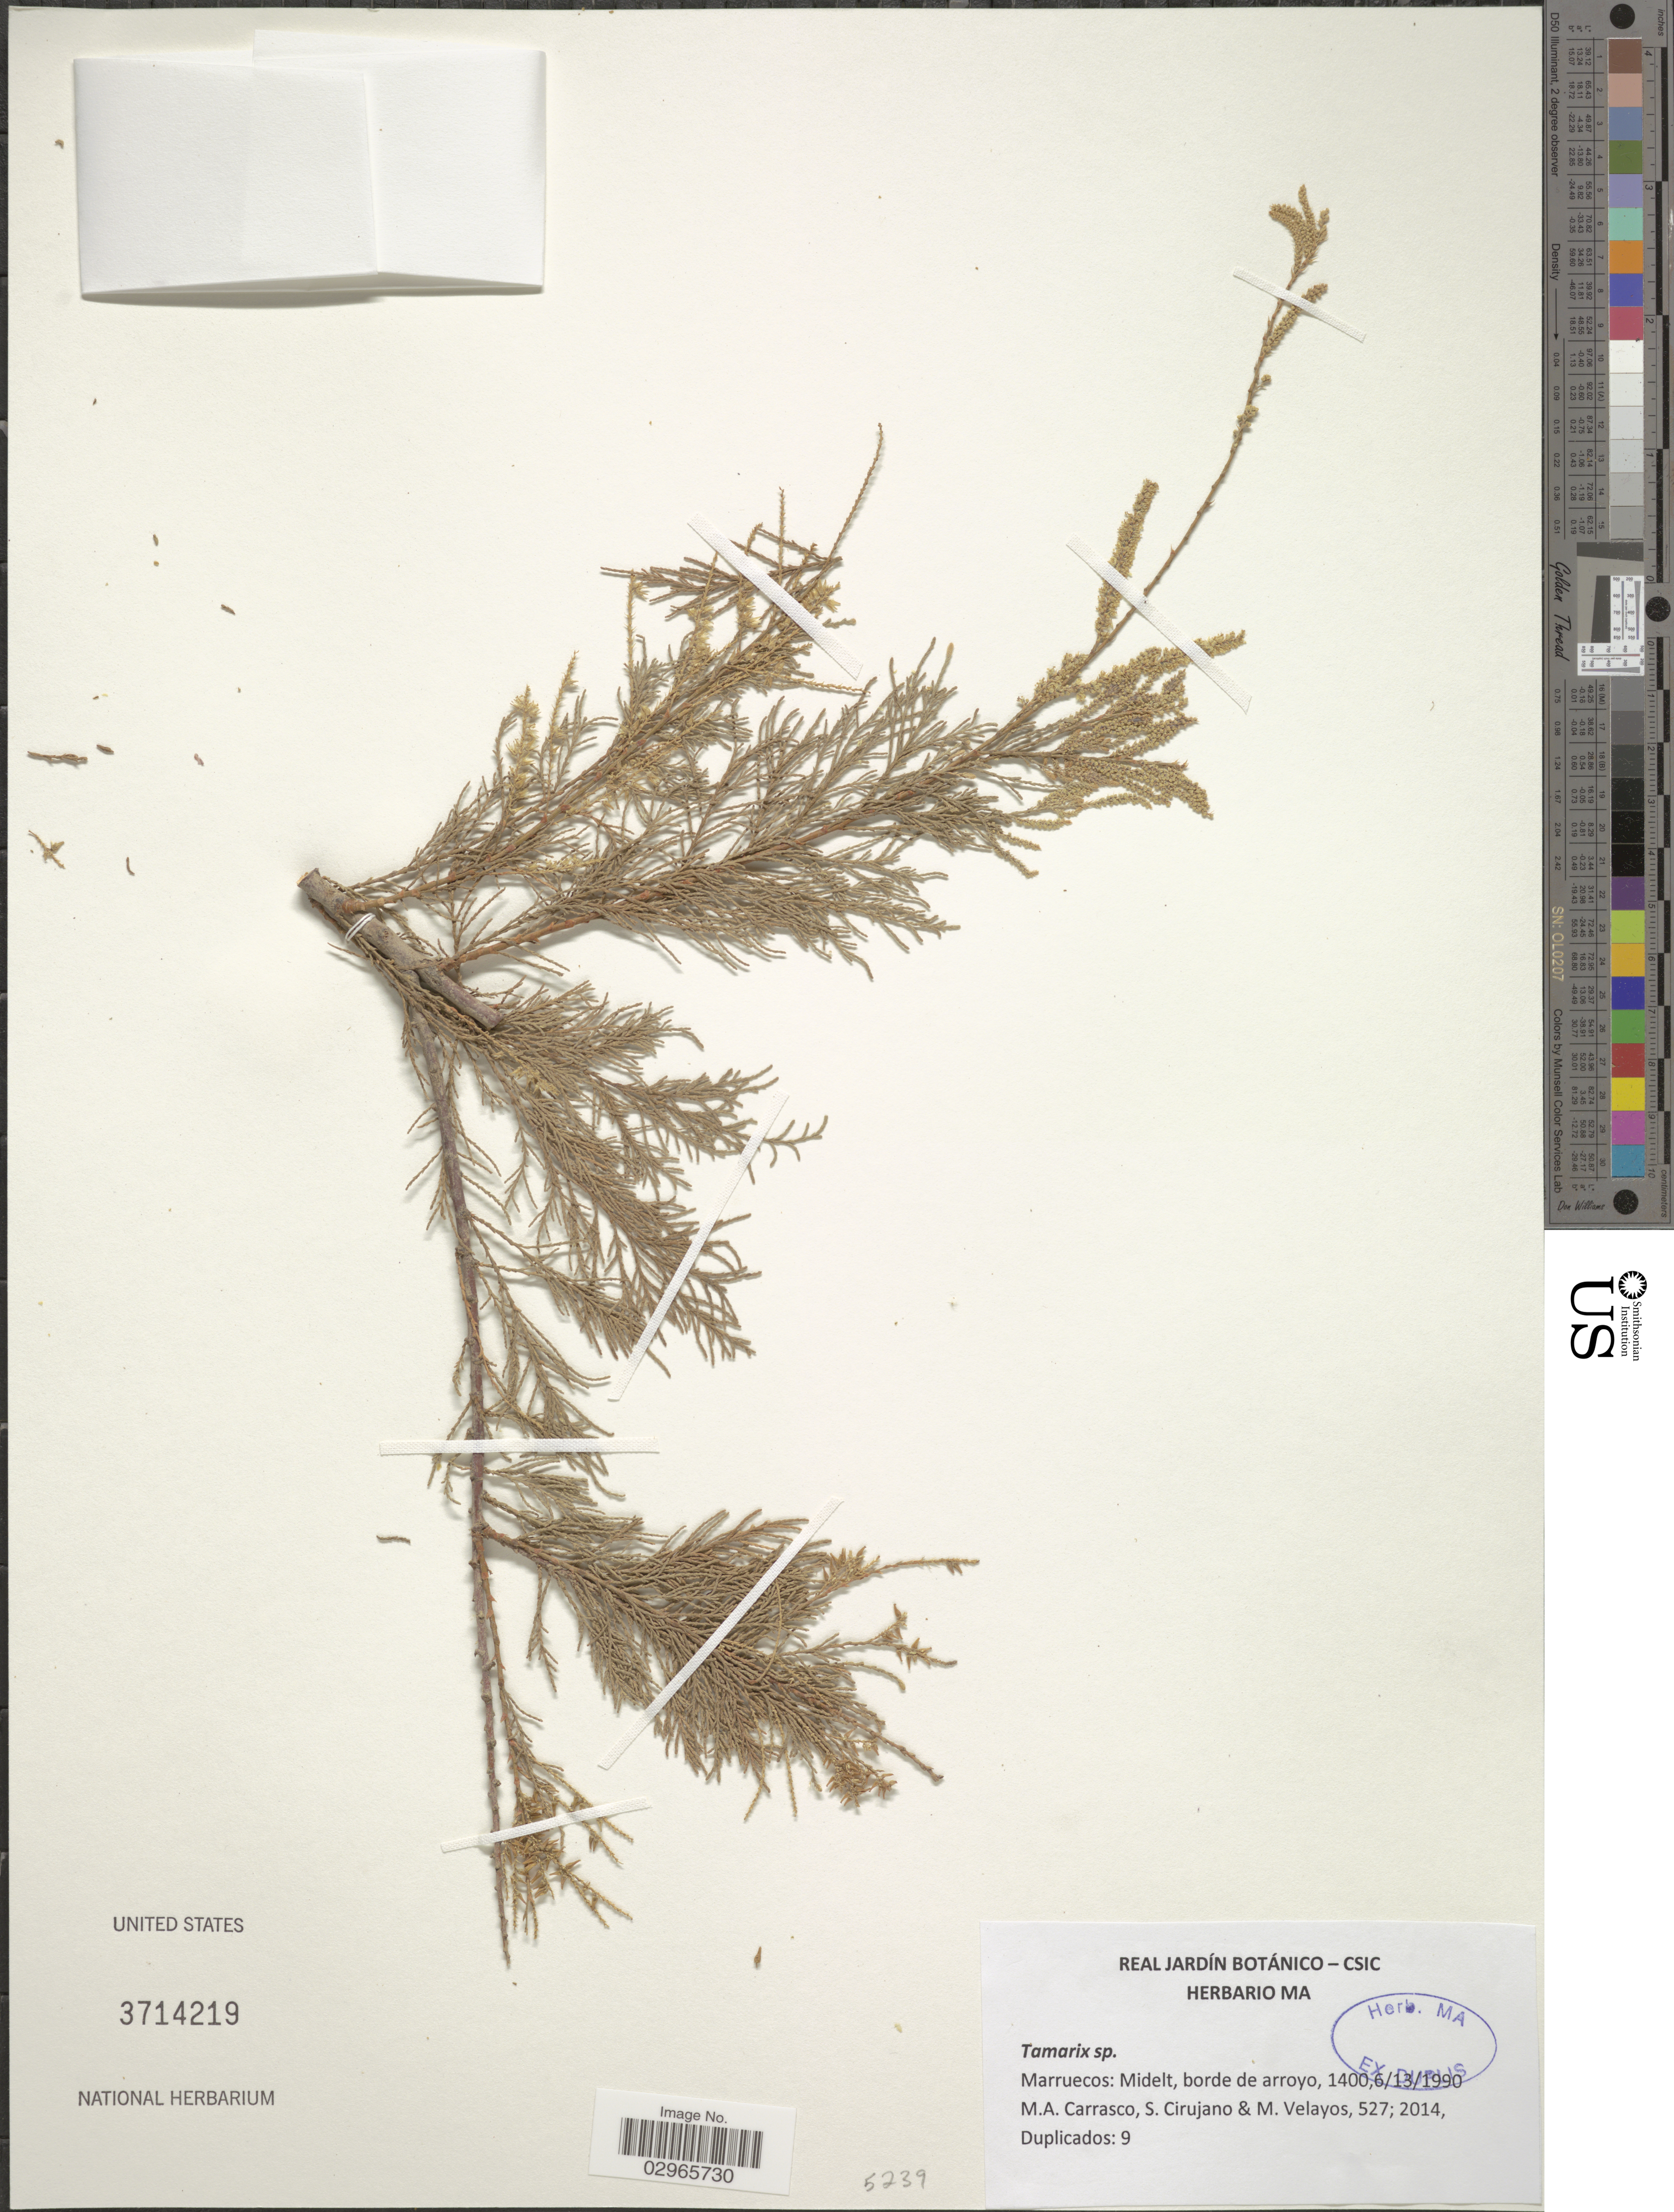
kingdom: Plantae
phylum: Tracheophyta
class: Magnoliopsida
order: Caryophyllales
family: Tamaricaceae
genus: Tamarix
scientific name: Tamarix sp.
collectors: M. A. Carrasco, S. Cirujano & M. Velayos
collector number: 527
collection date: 1990-06-13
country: Morocco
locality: Marruecos: Midelt, borde de arroyo.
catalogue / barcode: US 3714219